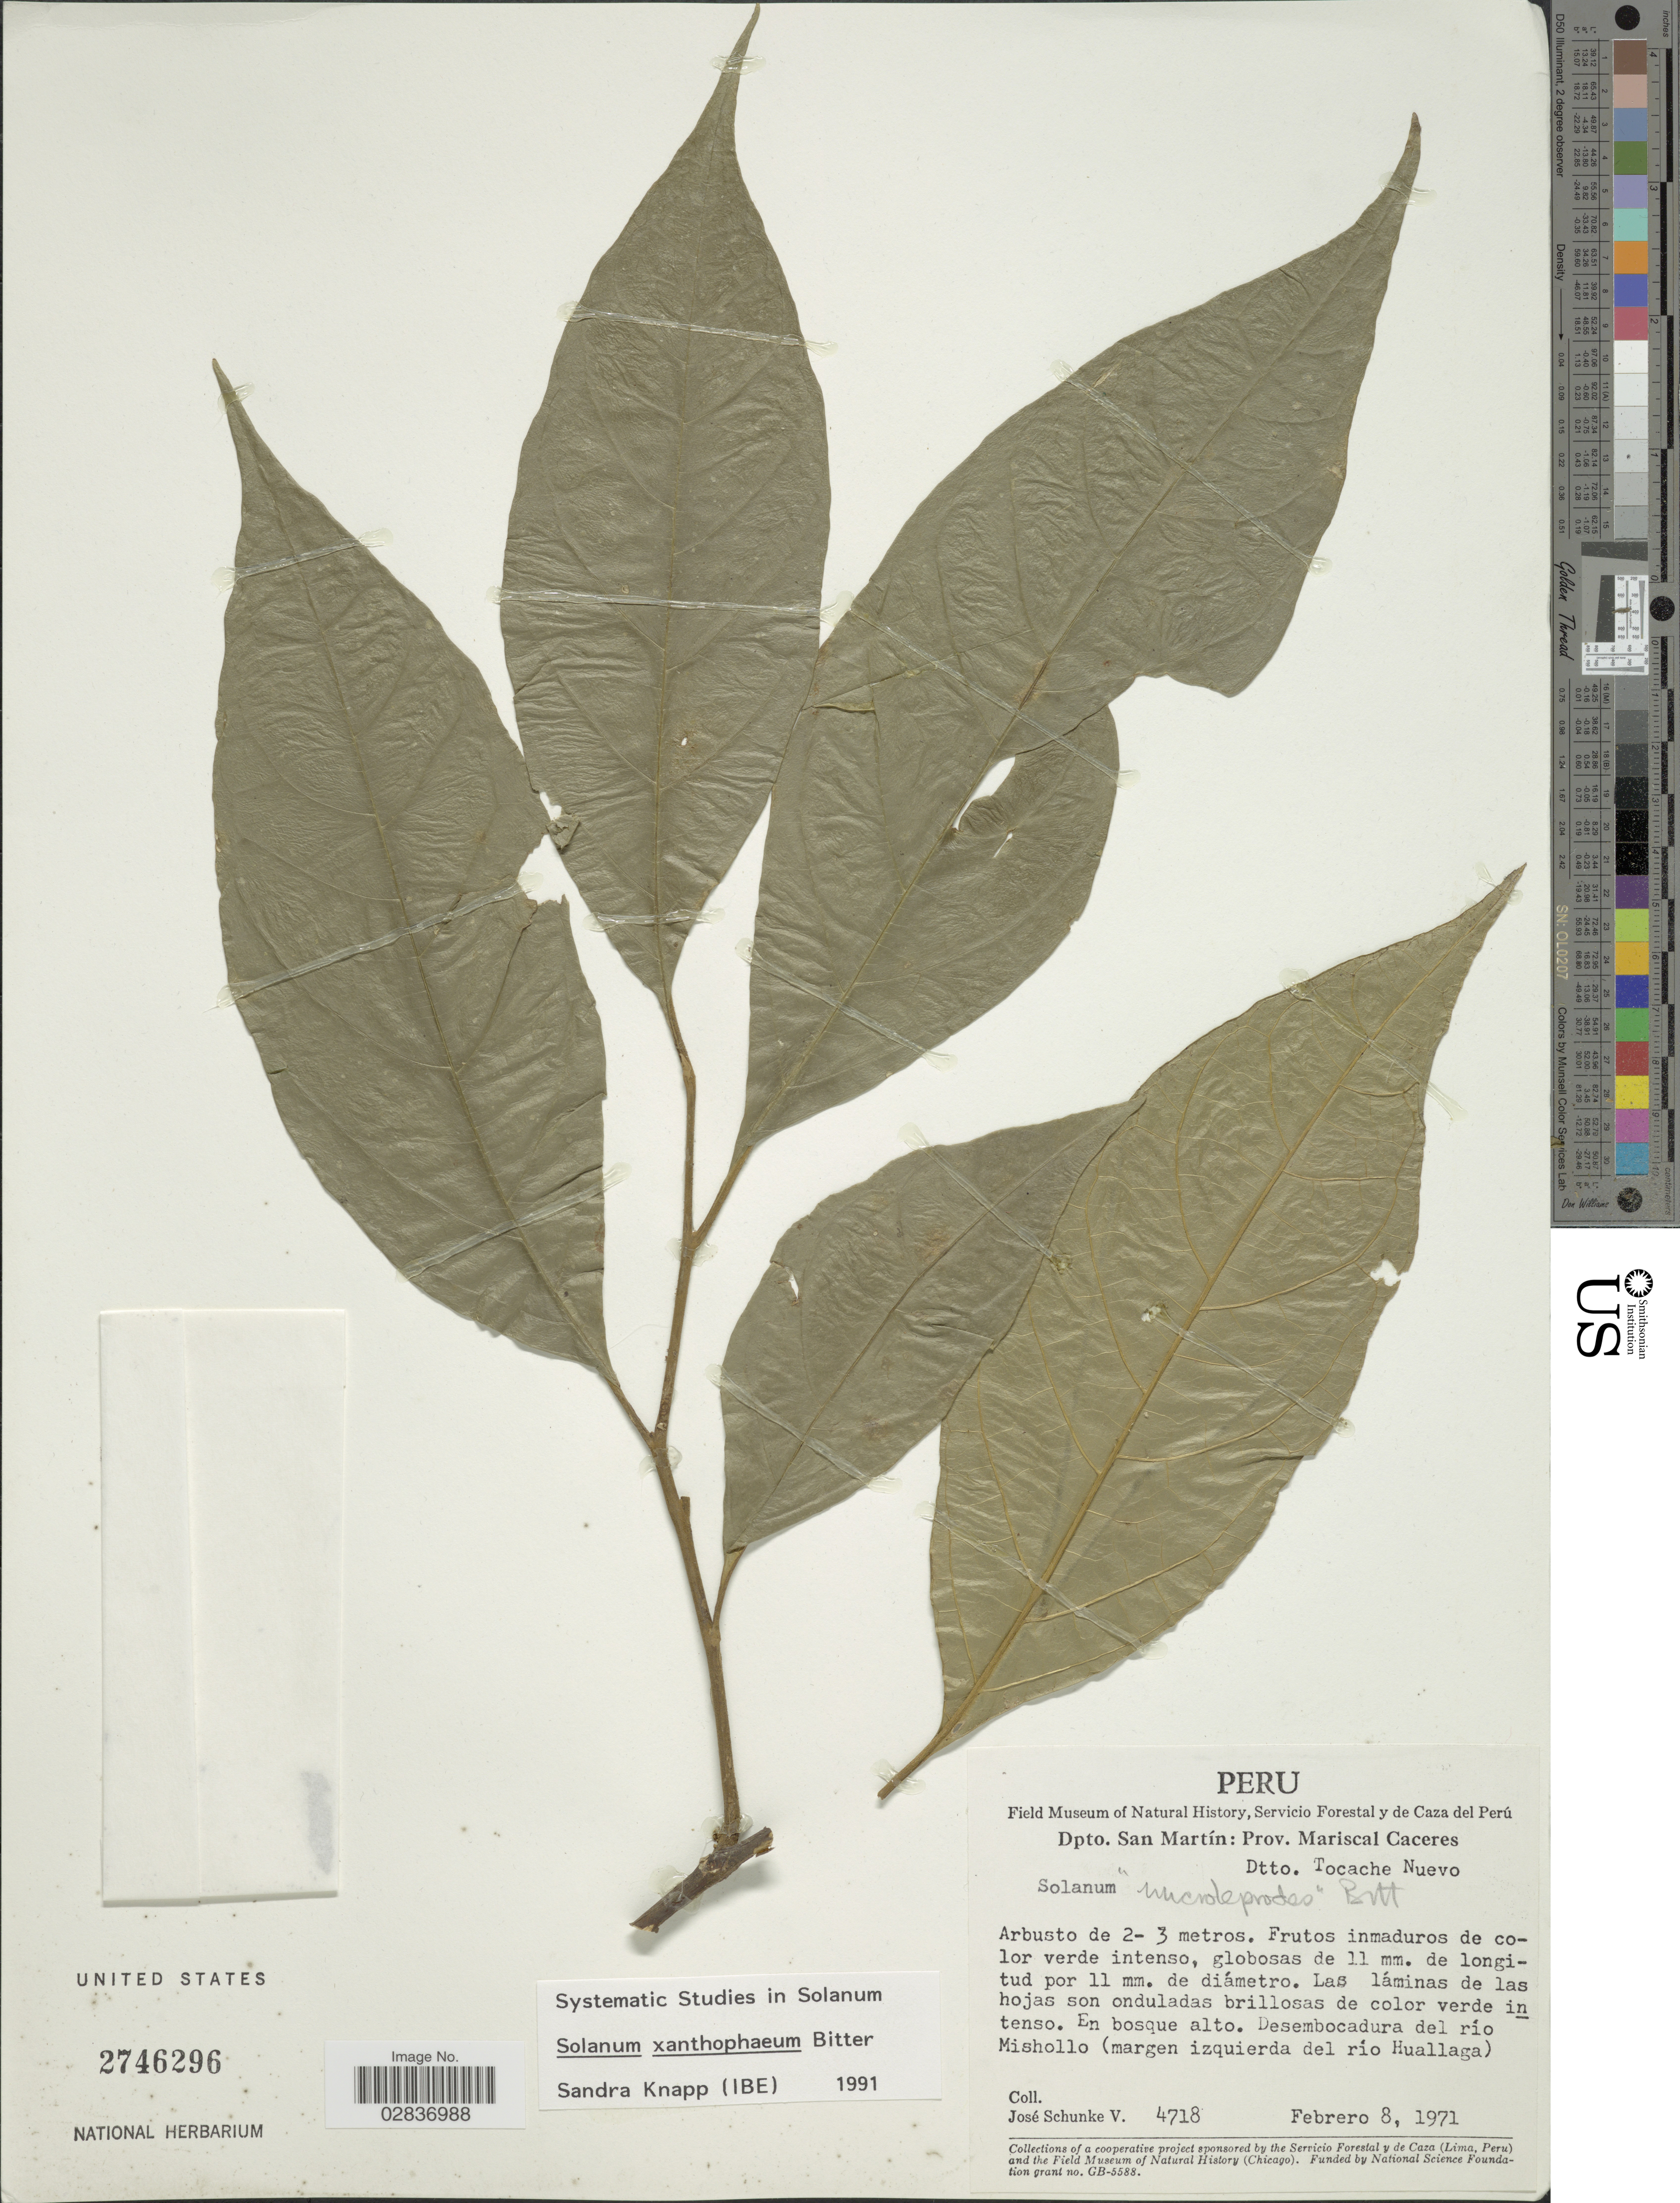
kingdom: Plantae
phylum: Tracheophyta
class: Magnoliopsida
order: Solanales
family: Solanaceae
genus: Solanum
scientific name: Solanum xanthophaeum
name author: Bitter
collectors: J. Schunke Vigo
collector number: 4718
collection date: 1971-02-08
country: Peru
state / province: San Martín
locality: Dpto. San Martín: Prov. Mariscal Caceres, Dtto. Tocache Nuevo. Desembocadura del rio Mishollo (margen izqueirda del río Huallaga).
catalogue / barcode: US 2746296